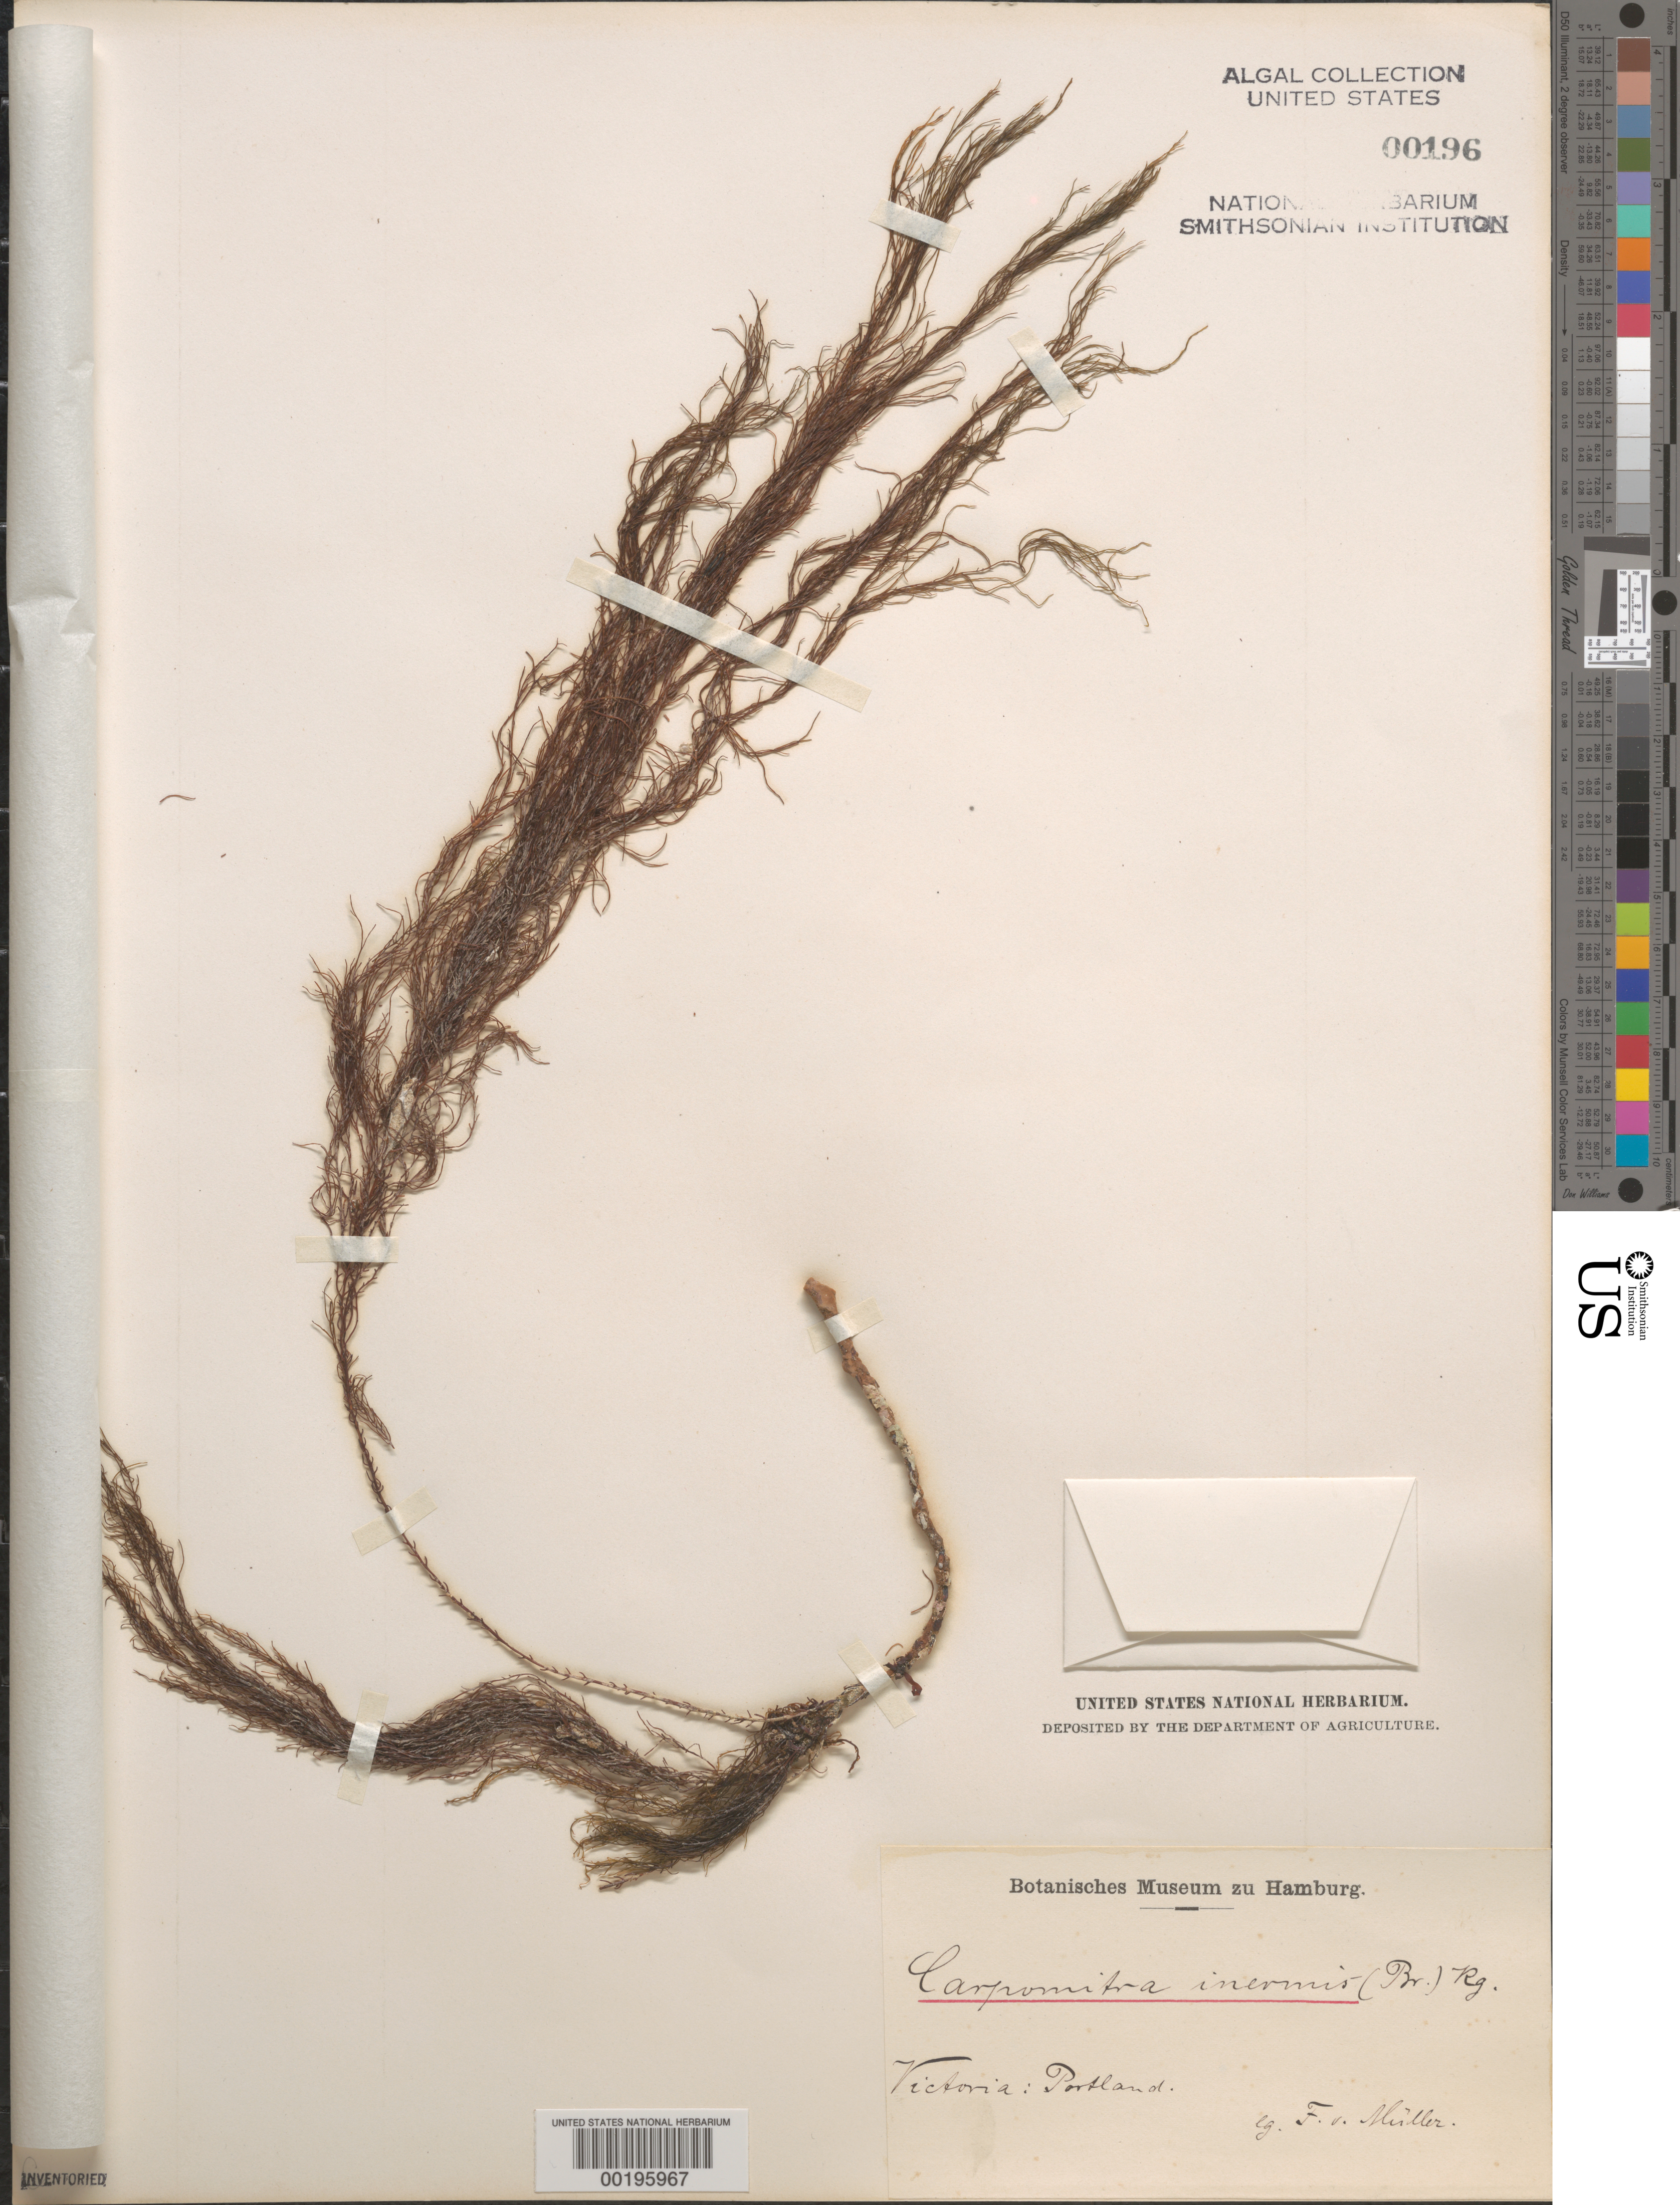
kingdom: Chromista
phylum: Ochrophyta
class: Phaeophyceae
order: Sporochnales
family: Sporochnaceae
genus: Perithalia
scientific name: Perithalia caudata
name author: (Labillardière) Womersley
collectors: F. Mueller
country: Australia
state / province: Victoria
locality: Portland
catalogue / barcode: US 196